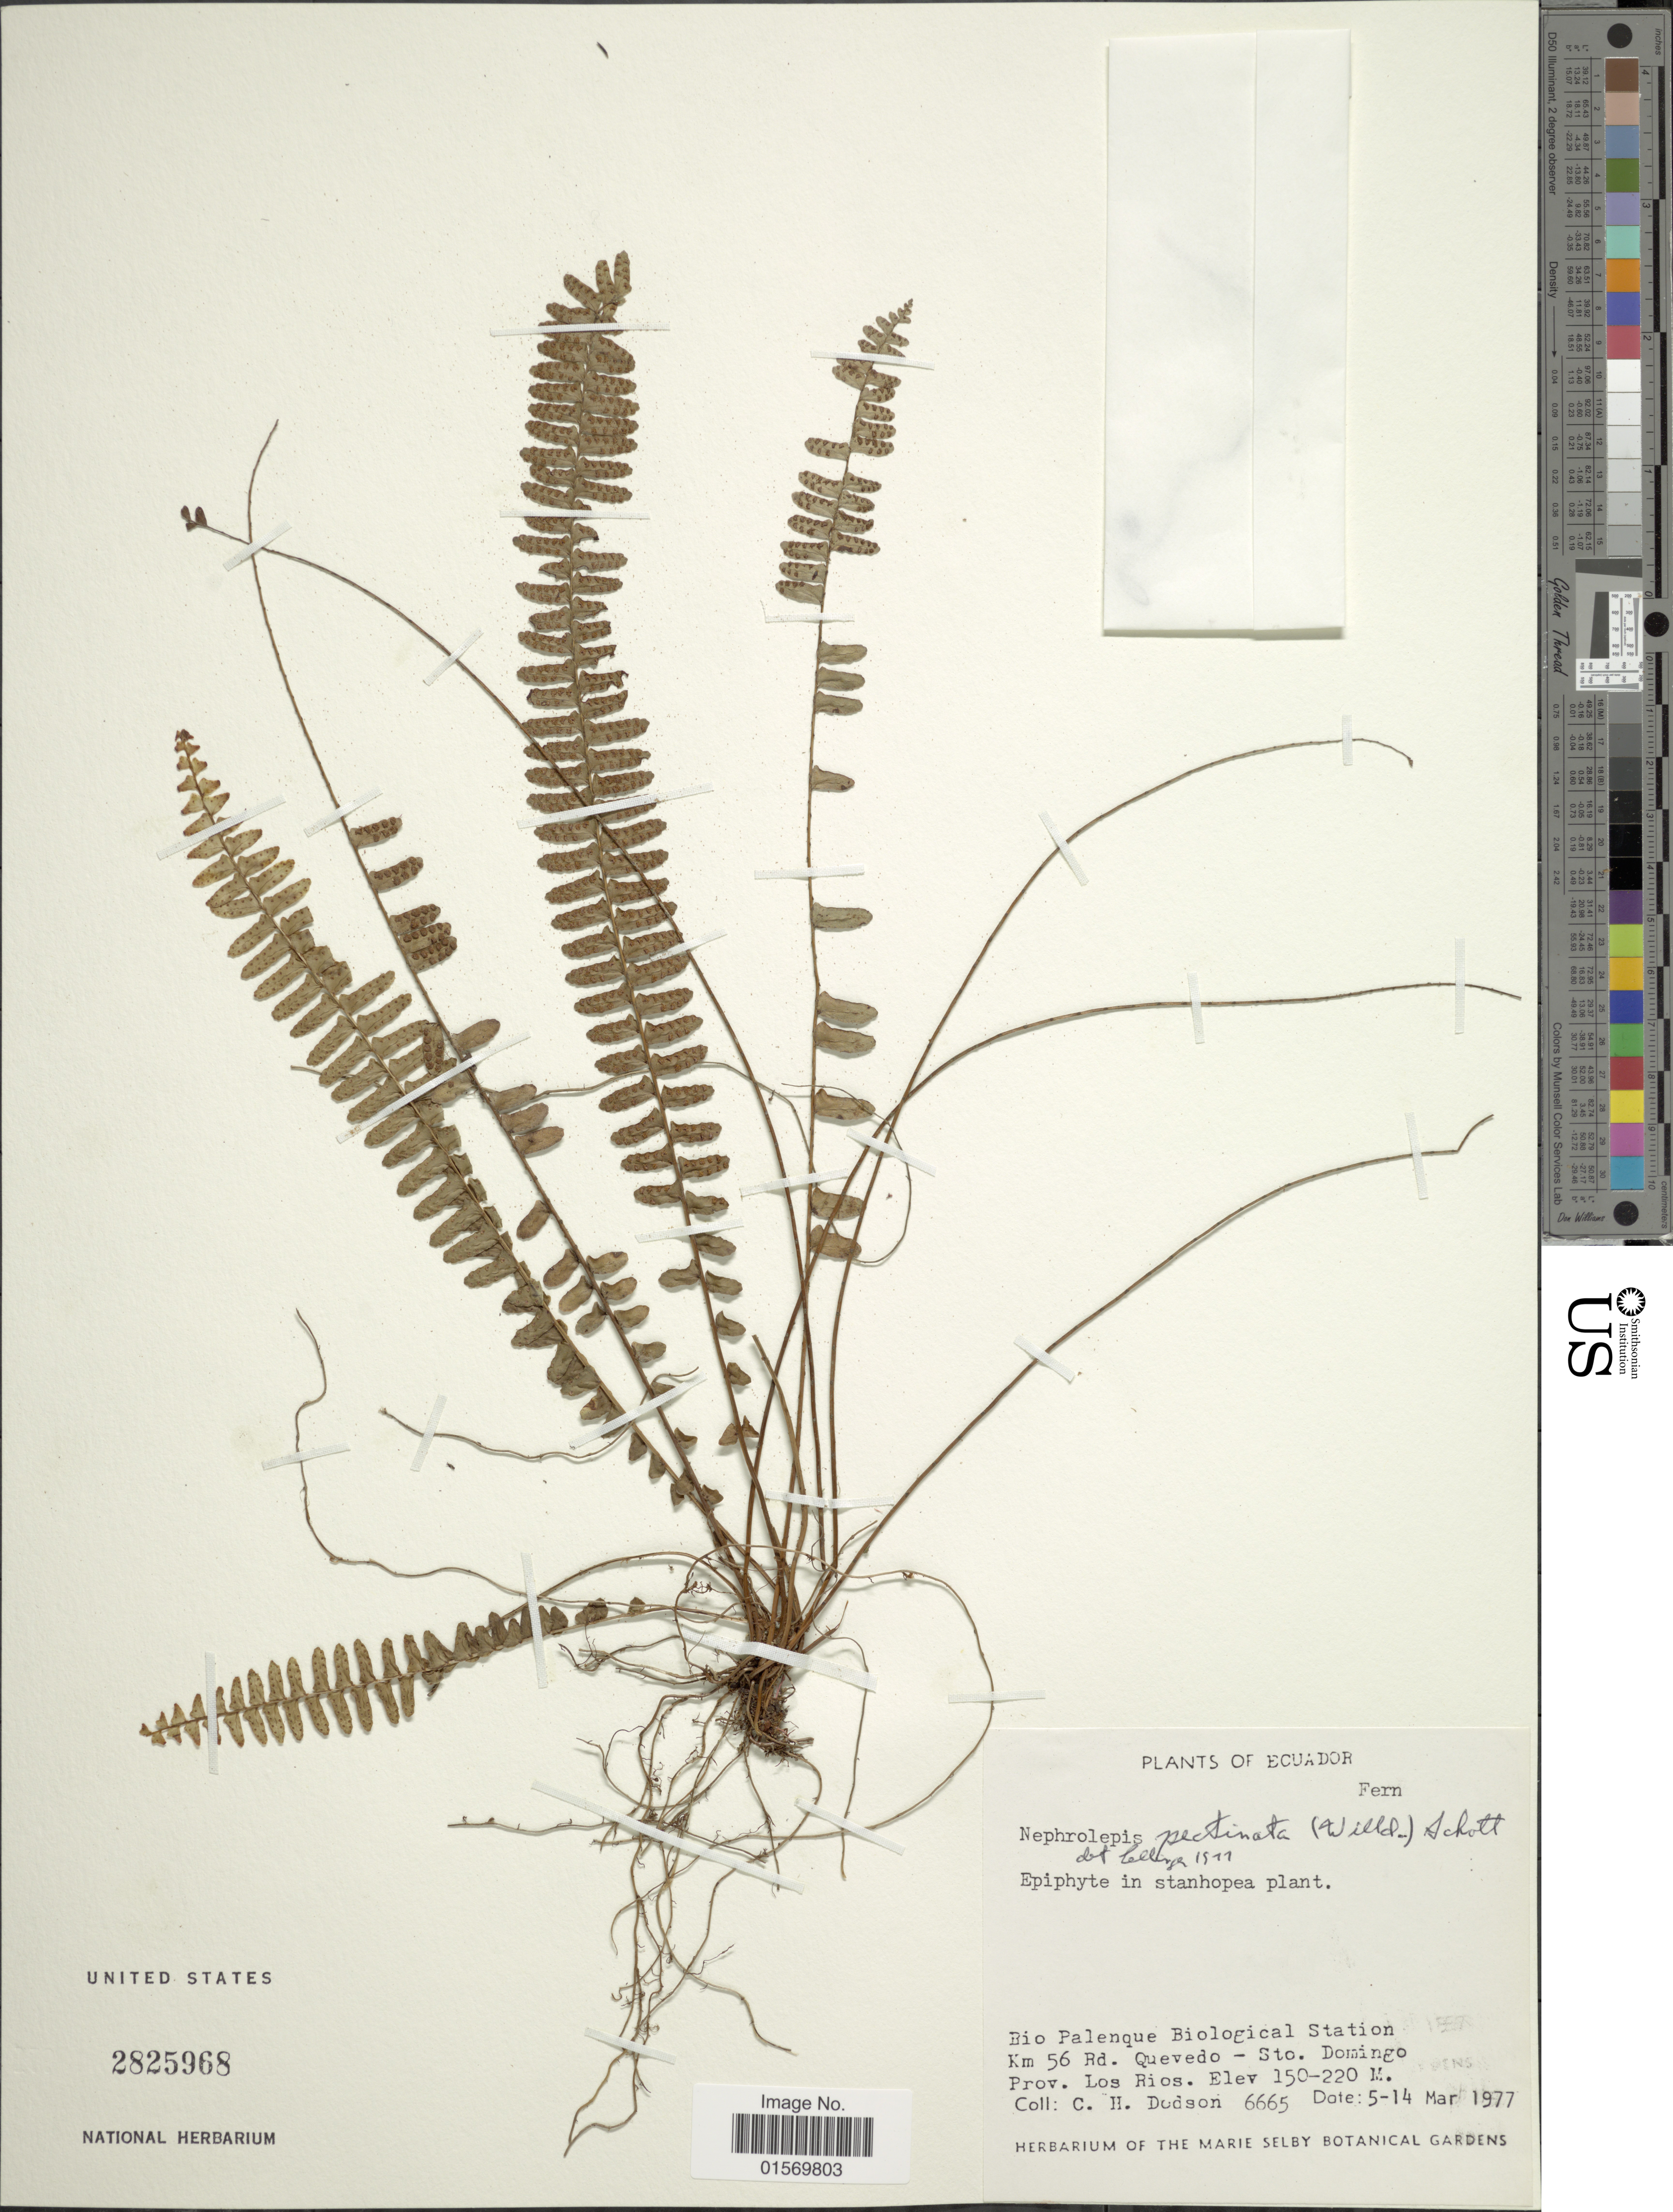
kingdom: Plantae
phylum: Tracheophyta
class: Polypodiopsida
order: Polypodiales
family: Nephrolepidaceae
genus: Nephrolepis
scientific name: Nephrolepis pectinata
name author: (Willd.) Schott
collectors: C. H. Dodson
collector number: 6665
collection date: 1977-03-05/1977-03-14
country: Ecuador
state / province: Los Ríos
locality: Rio Palenque Biological Station, Km. 56 Rd. Quevedo-Sto. Domingo.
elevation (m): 150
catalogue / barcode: US 2825968